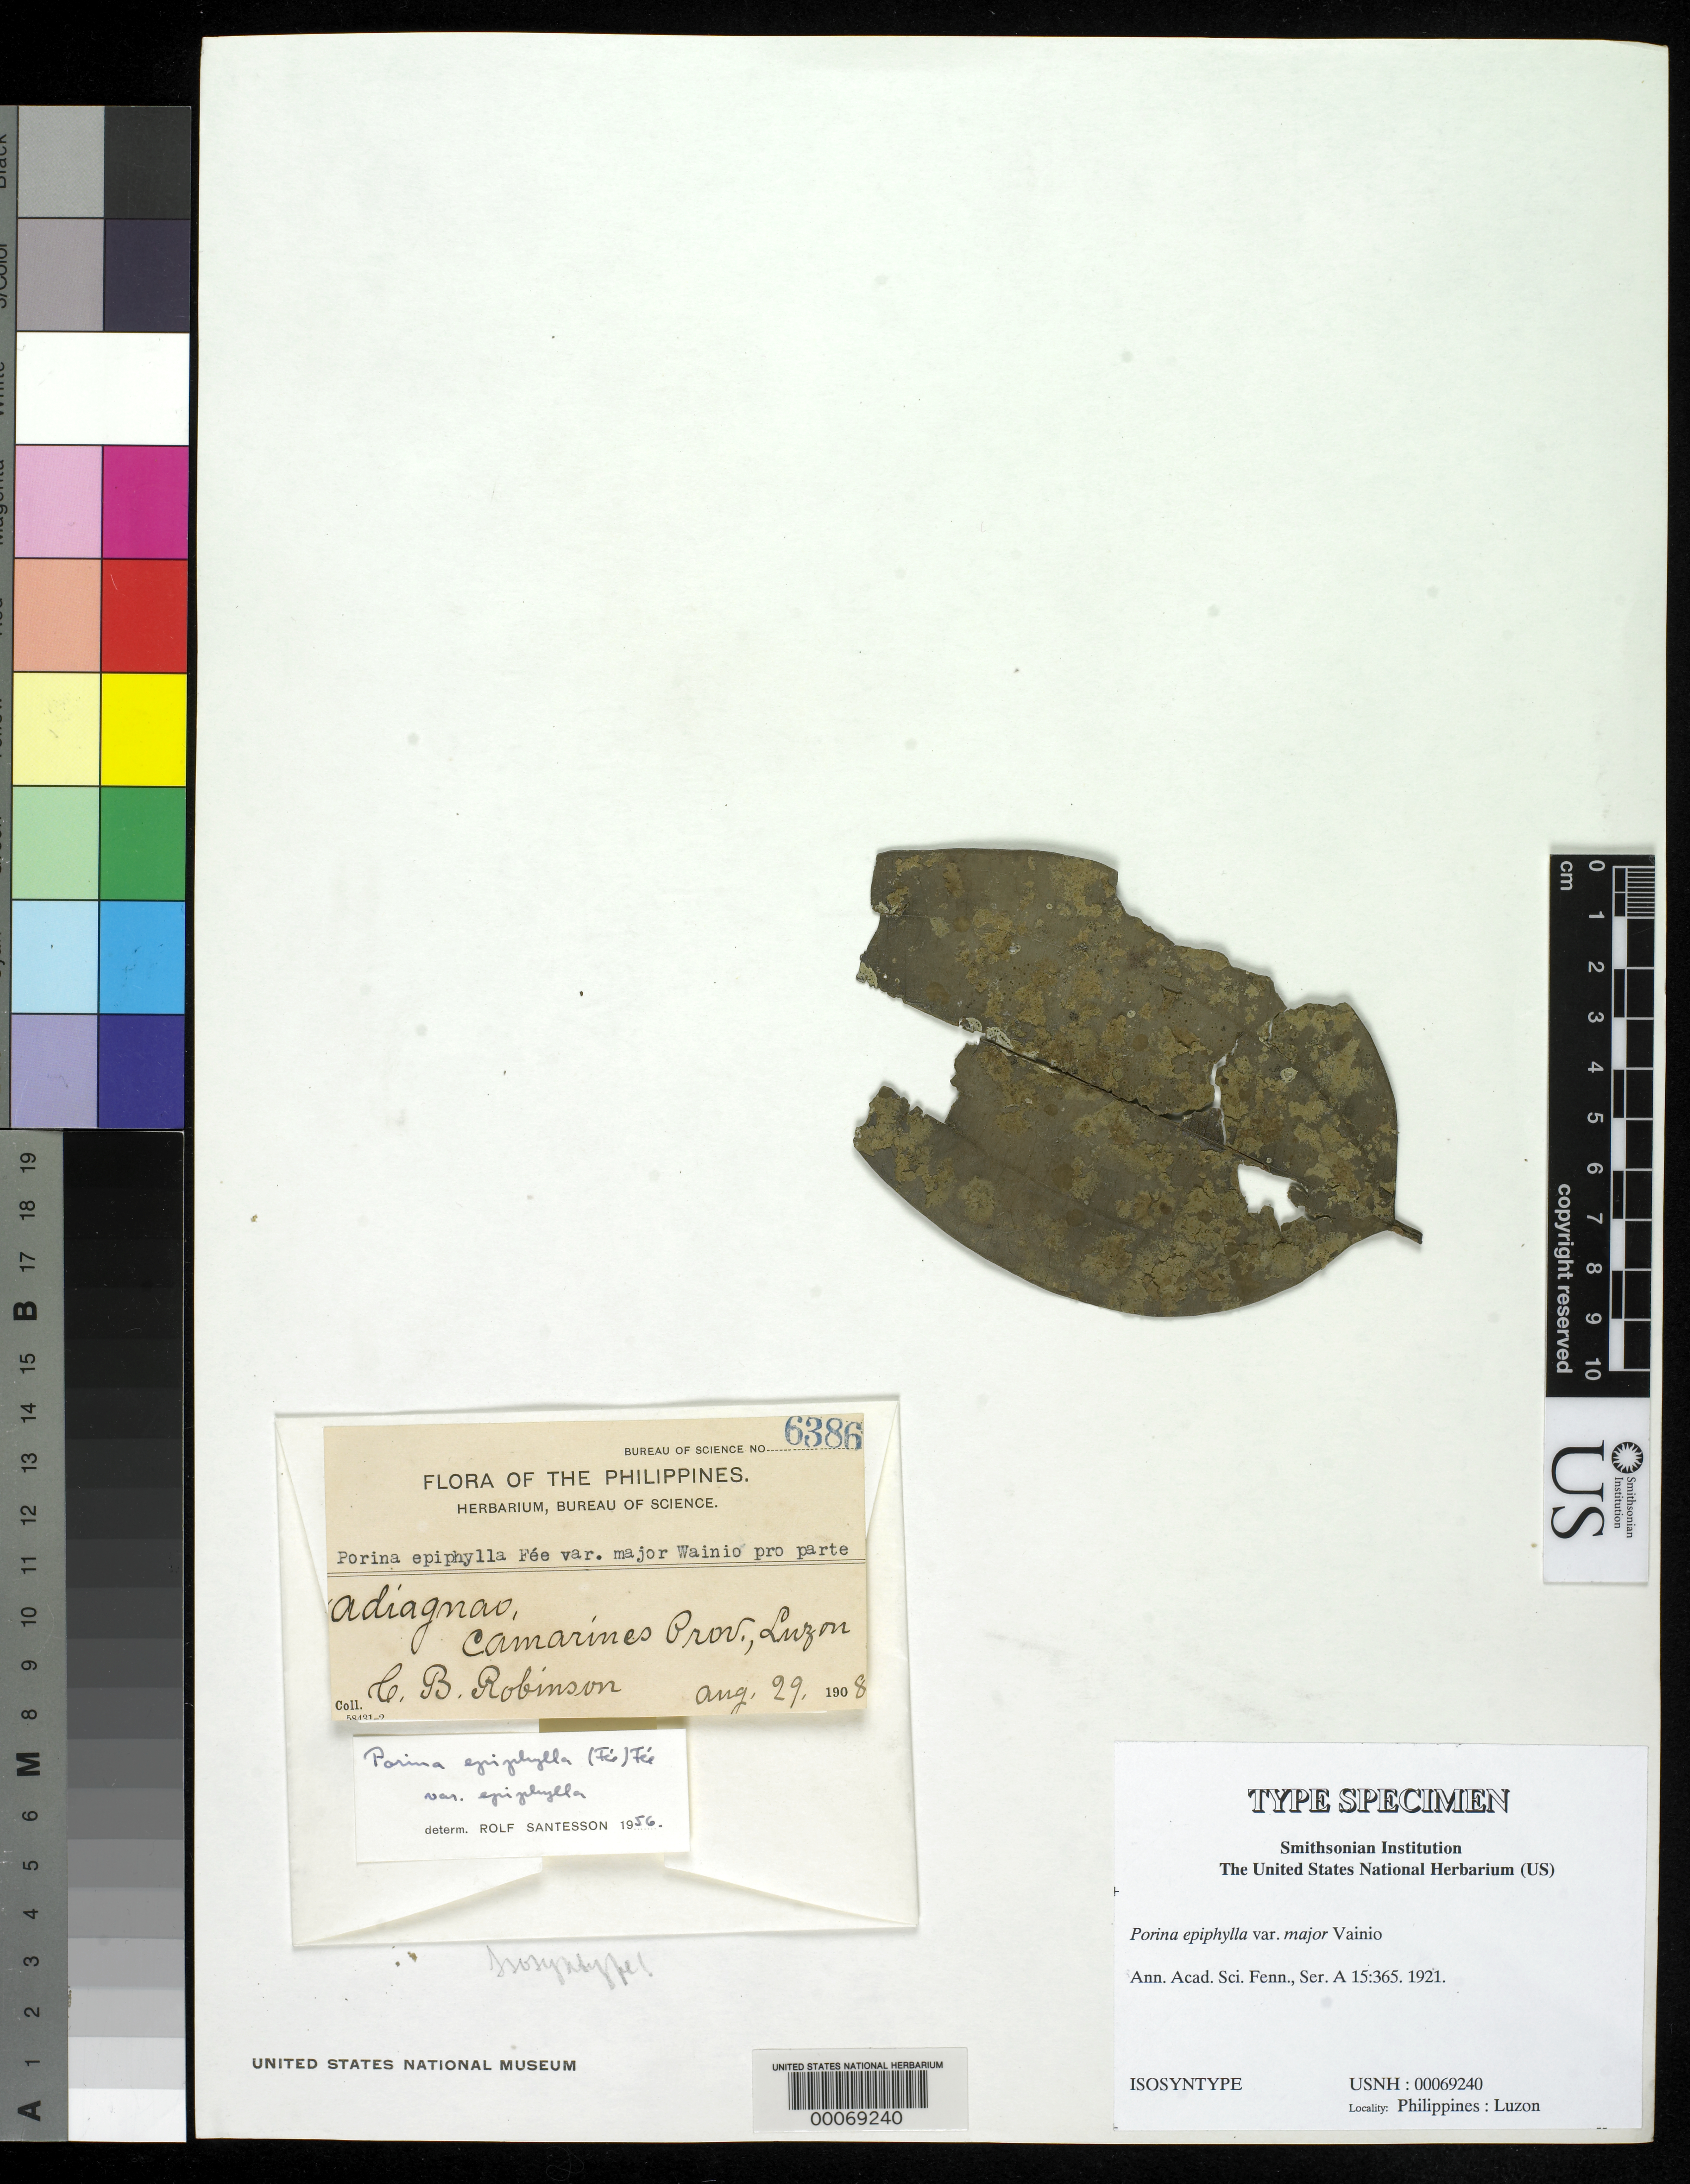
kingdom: Fungi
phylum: Ascomycota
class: Lecanoromycetes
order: Ostropales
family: Porinaceae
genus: Porina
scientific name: Porina epiphylla var. major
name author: Vain.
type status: Isosyntype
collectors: C. Robinson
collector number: Bur. Sci. 6386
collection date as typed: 29 Aug 1908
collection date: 1908-08-29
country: Philippines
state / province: Bicol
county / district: Camarines Norte / Camarines Sur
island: Luzon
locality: Adiagnao.